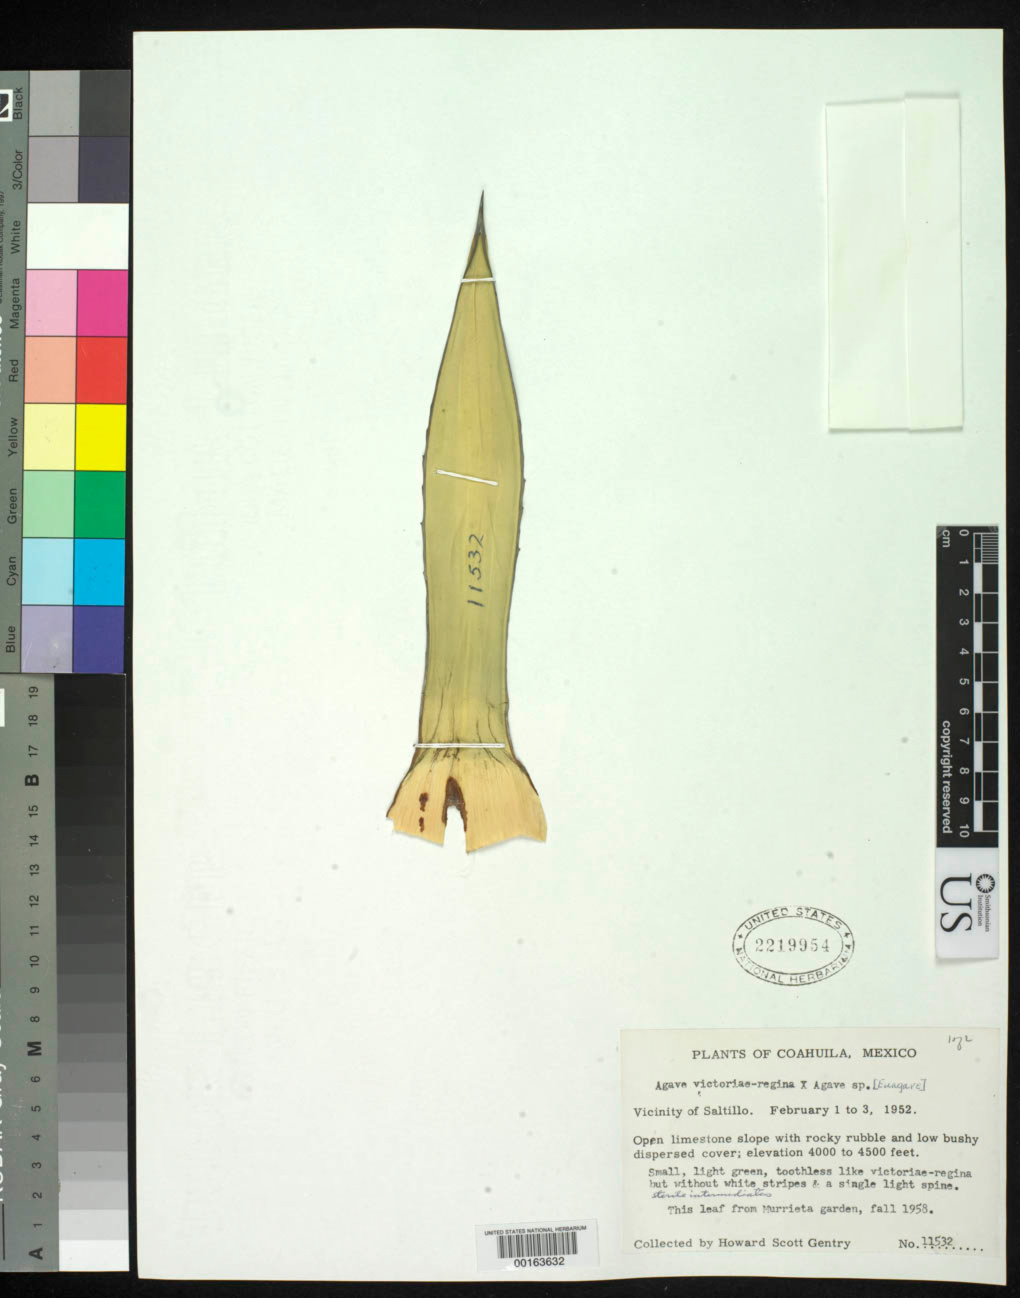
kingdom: Plantae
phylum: Tracheophyta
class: Liliopsida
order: Asparagales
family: Asparagaceae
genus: Agave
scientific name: Agave victoriae-reginae x A. sp.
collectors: H. S. Gentry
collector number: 11532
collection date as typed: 01 Feb 1952 to 03 Feb 1952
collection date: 1952-02-01/1952-02-03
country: Mexico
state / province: Coahuila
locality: Vicinity of Saltillo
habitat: Open limestone slope w/rocky rubble & low bushy dispersed cover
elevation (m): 1219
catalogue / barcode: US 2219954